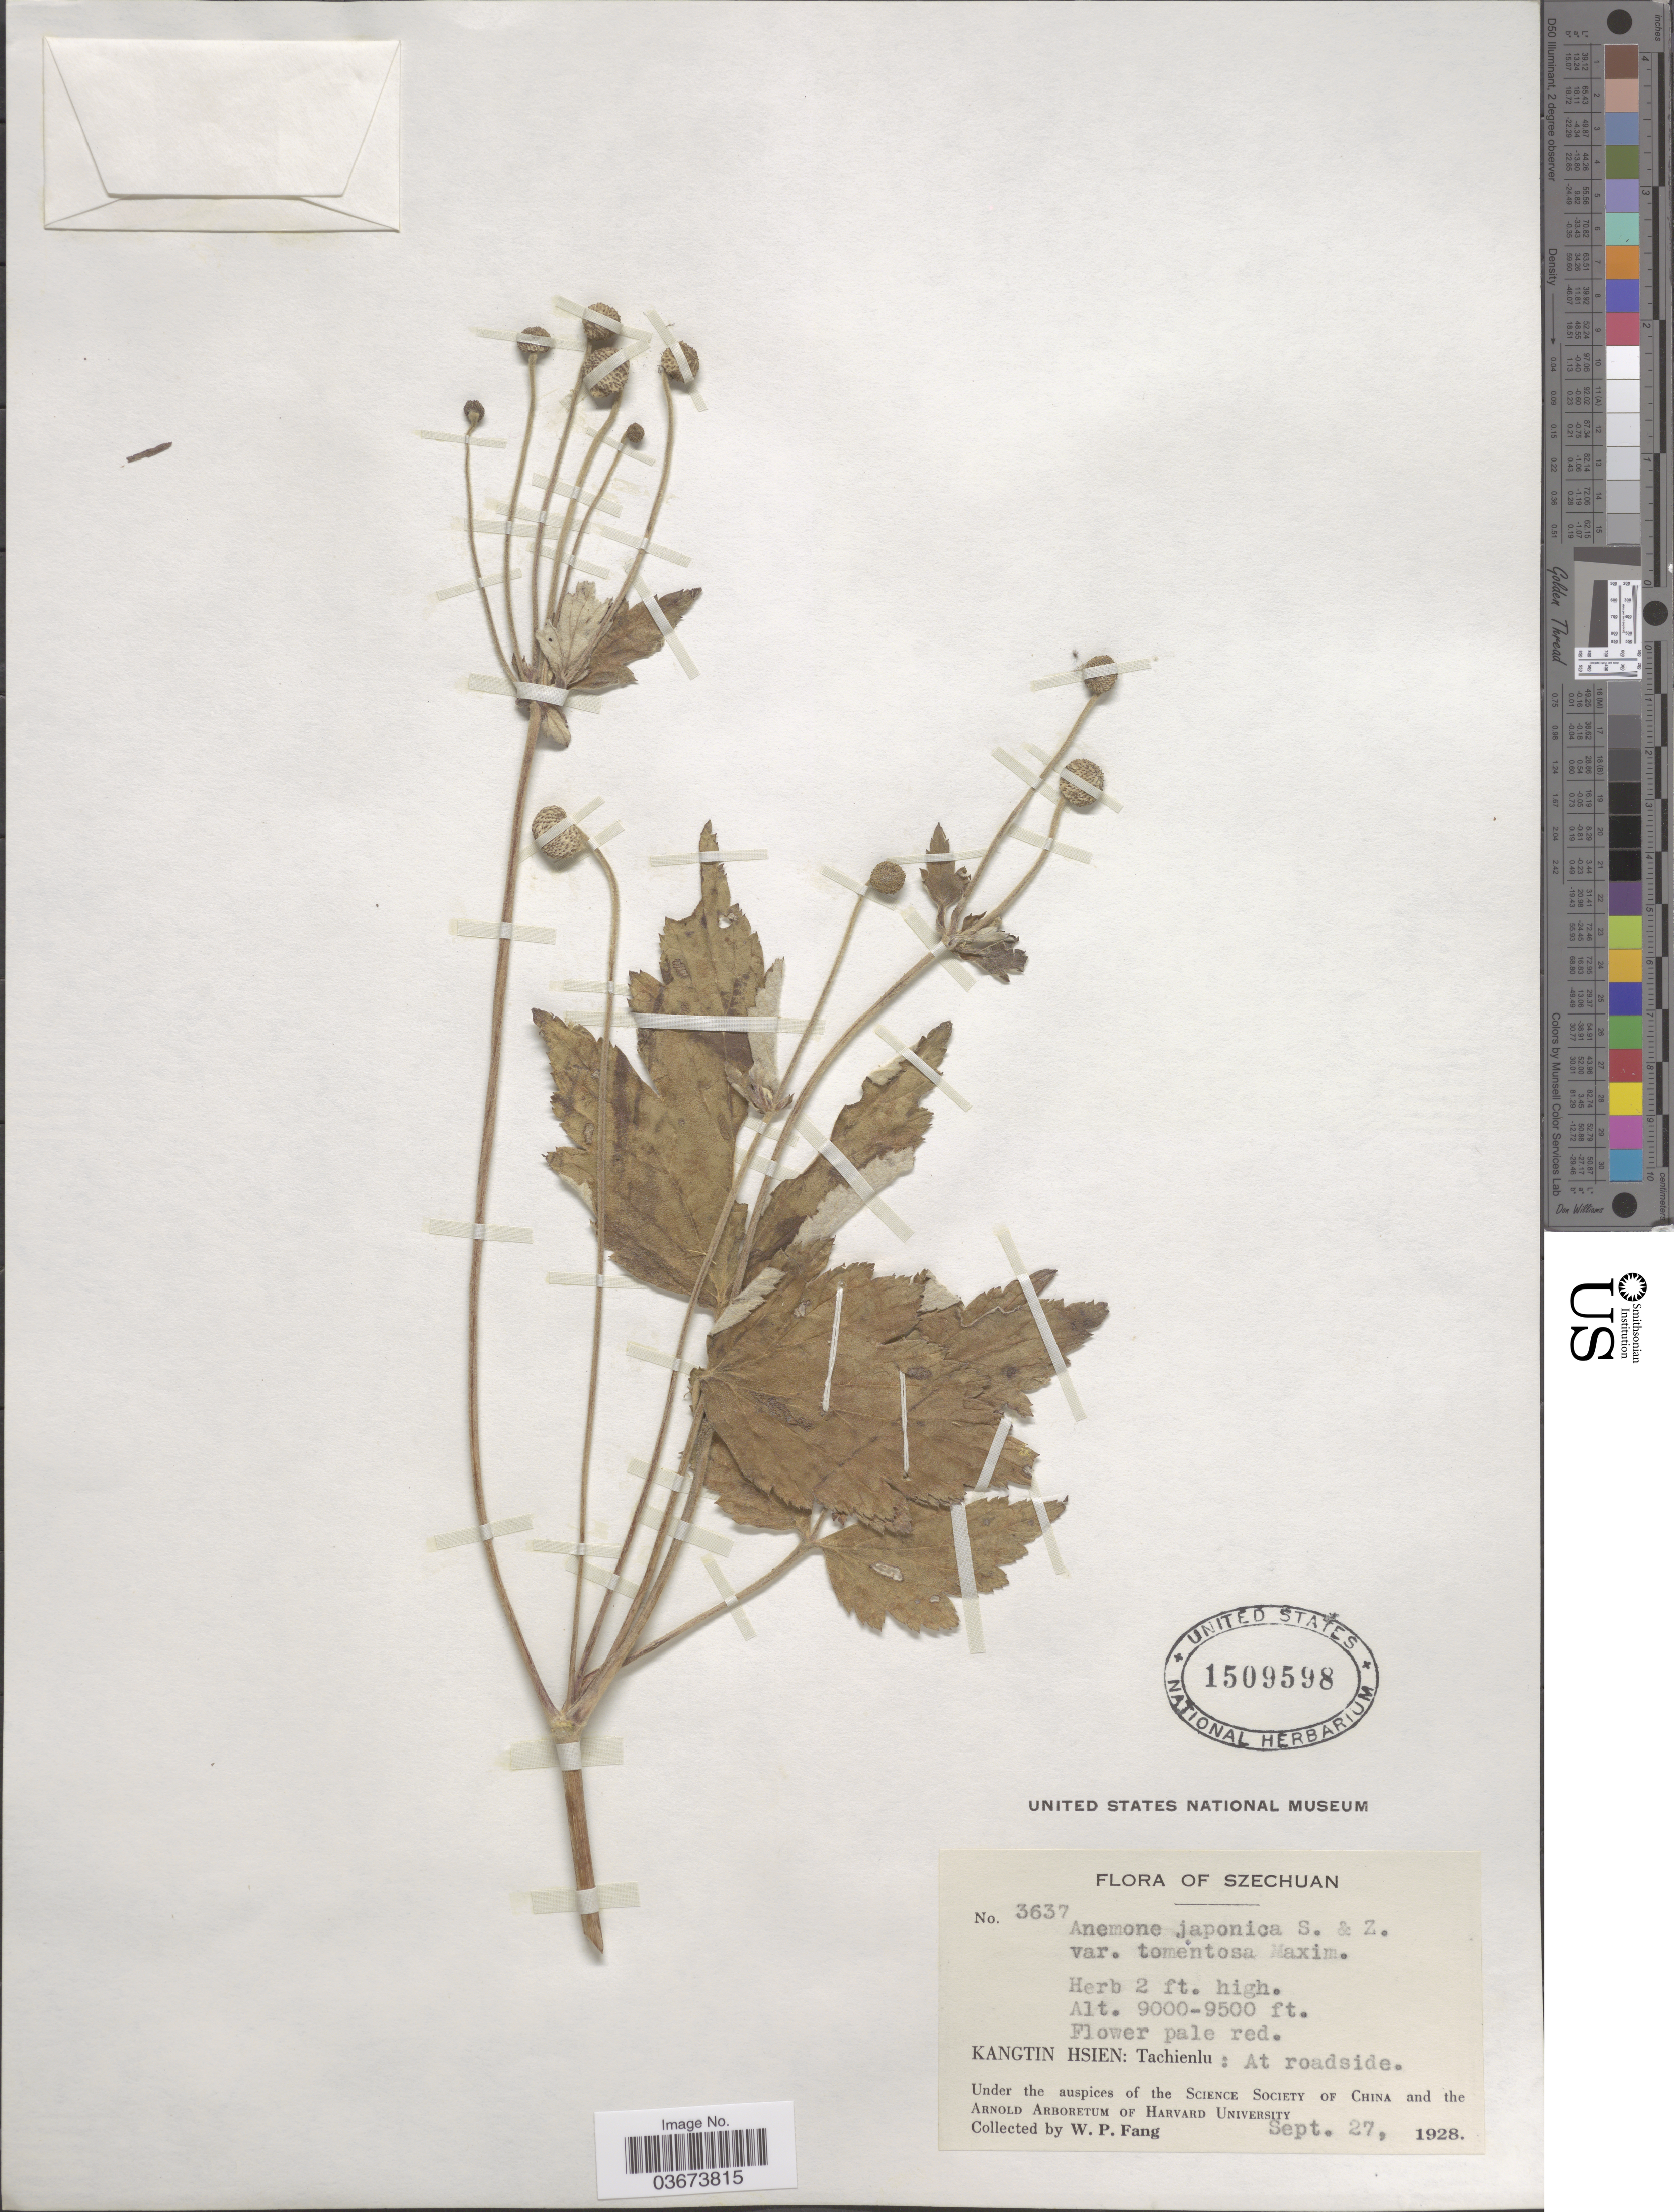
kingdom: Plantae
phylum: Tracheophyta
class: Magnoliopsida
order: Ranunculales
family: Ranunculaceae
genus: Anemone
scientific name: Anemone japonica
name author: Houtt.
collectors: W. P. Fang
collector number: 3637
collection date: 1928-09-27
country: China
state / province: Sichuan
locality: Szechuan. Kangtin Hsien: Tachienlu.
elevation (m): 2743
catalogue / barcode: US 1509598